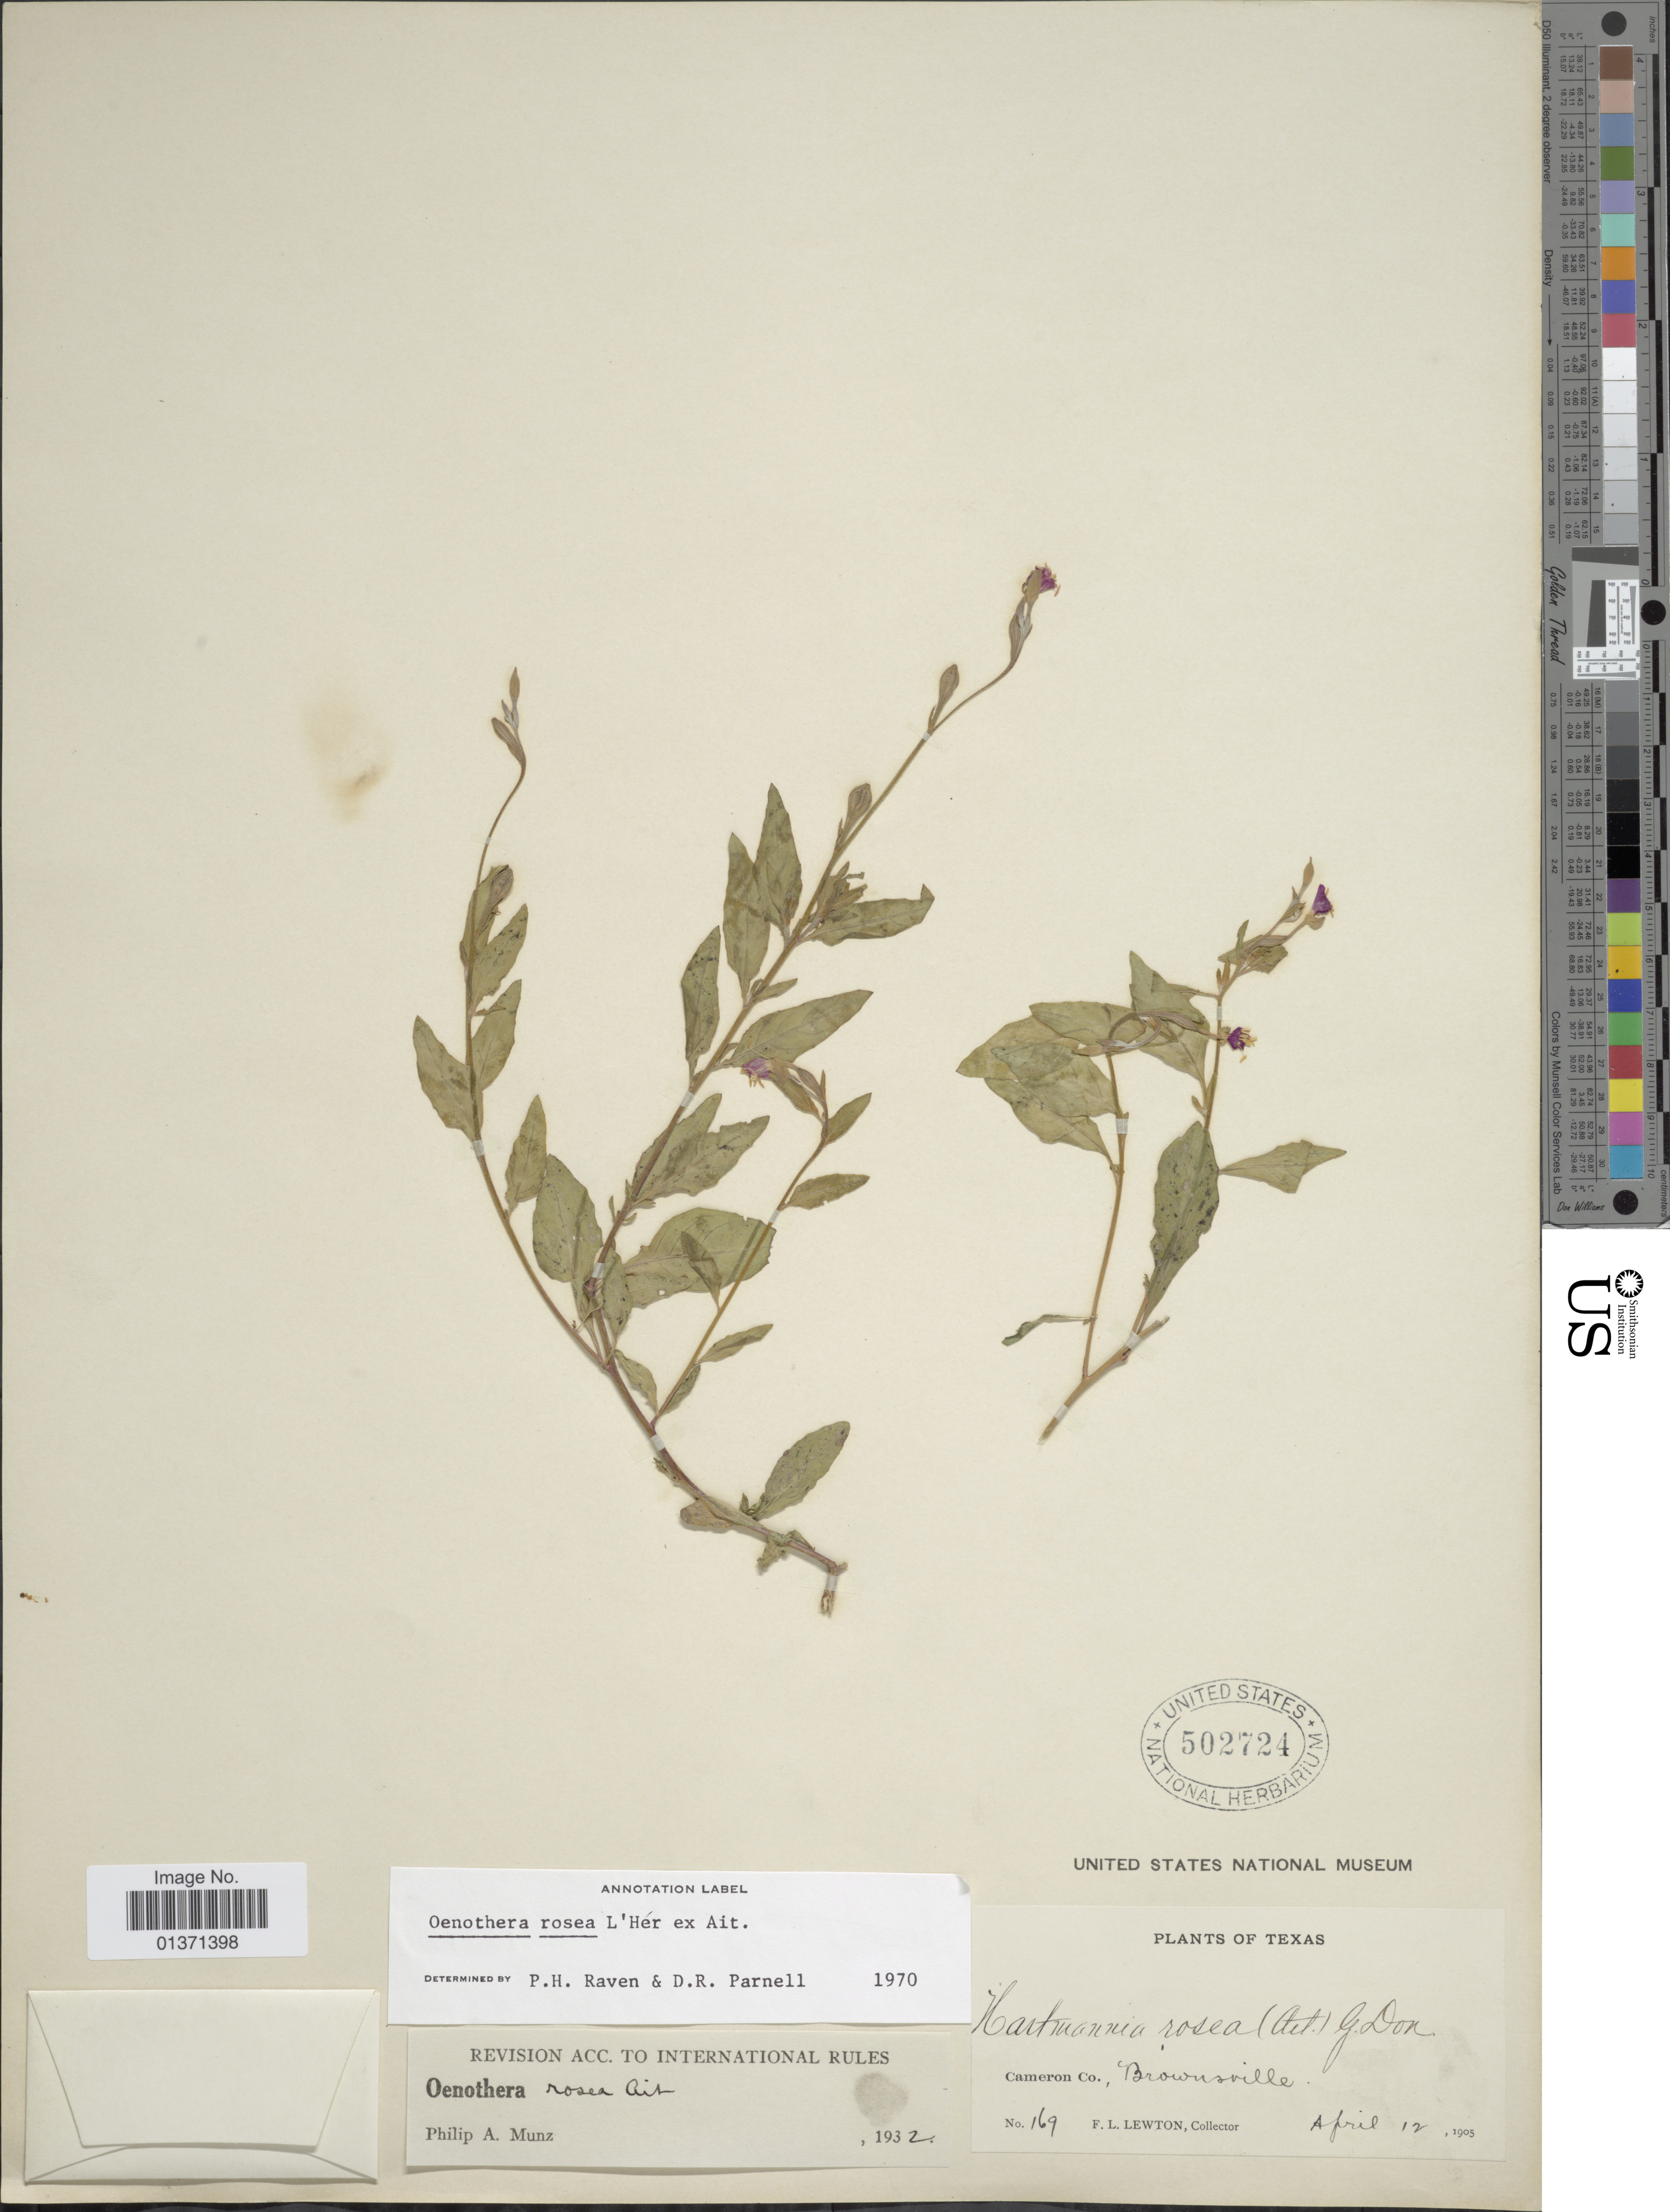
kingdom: Plantae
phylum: Tracheophyta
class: Magnoliopsida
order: Myrtales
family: Onagraceae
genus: Oenothera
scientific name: Oenothera rosea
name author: L'Hér. ex Aiton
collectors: F. L. Lewton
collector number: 169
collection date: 1905-04-12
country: United States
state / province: Texas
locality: Cameron Co., Brownsville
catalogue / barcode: US 502724